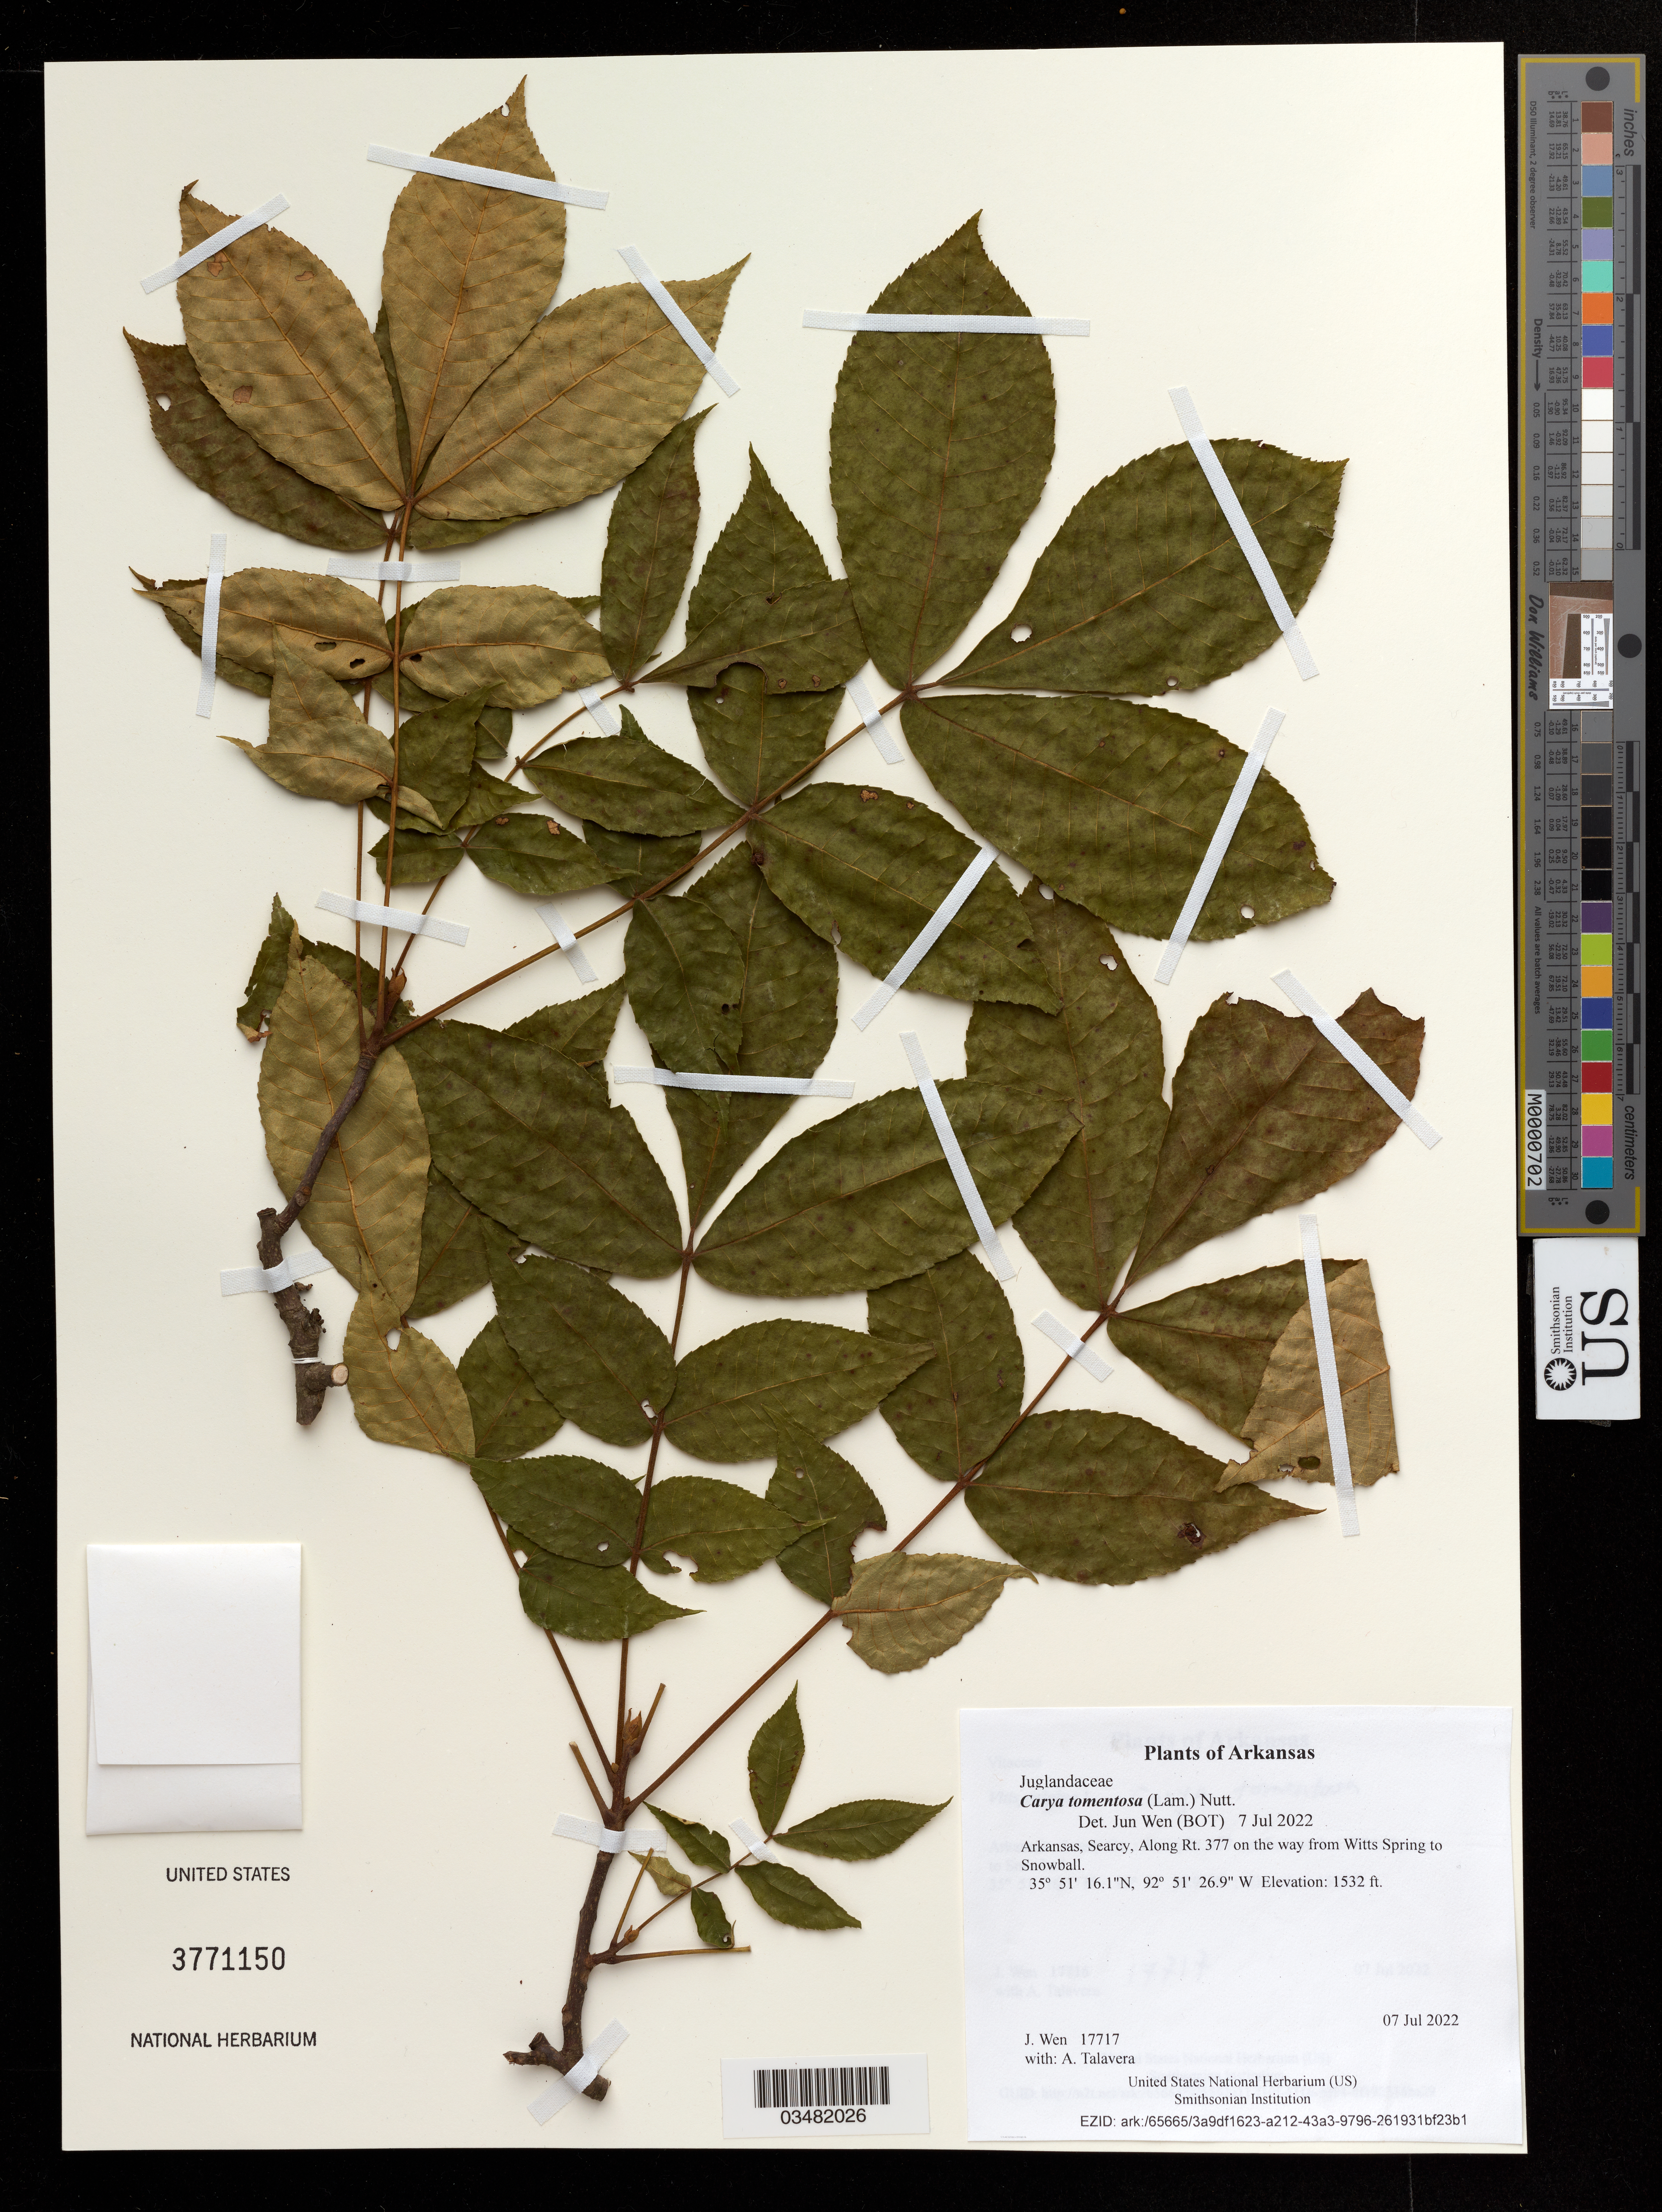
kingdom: Plantae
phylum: Tracheophyta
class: Magnoliopsida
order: Fagales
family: Juglandaceae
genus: Carya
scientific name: Carya tomentosa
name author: (Lam.) Nutt.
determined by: Wen, Jun, (BOT), Smithsonian Institution - National Museum of Natural History (UNITED STATES)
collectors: J. Wen & A. Talavera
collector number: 17717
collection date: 2022-07-07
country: United States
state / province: Arkansas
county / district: Searcy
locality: Along Rt. 377. on the way from Witts Spring to Snowball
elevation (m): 467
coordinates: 35 51.269 N, 92 51.448 W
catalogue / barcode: US 3771150